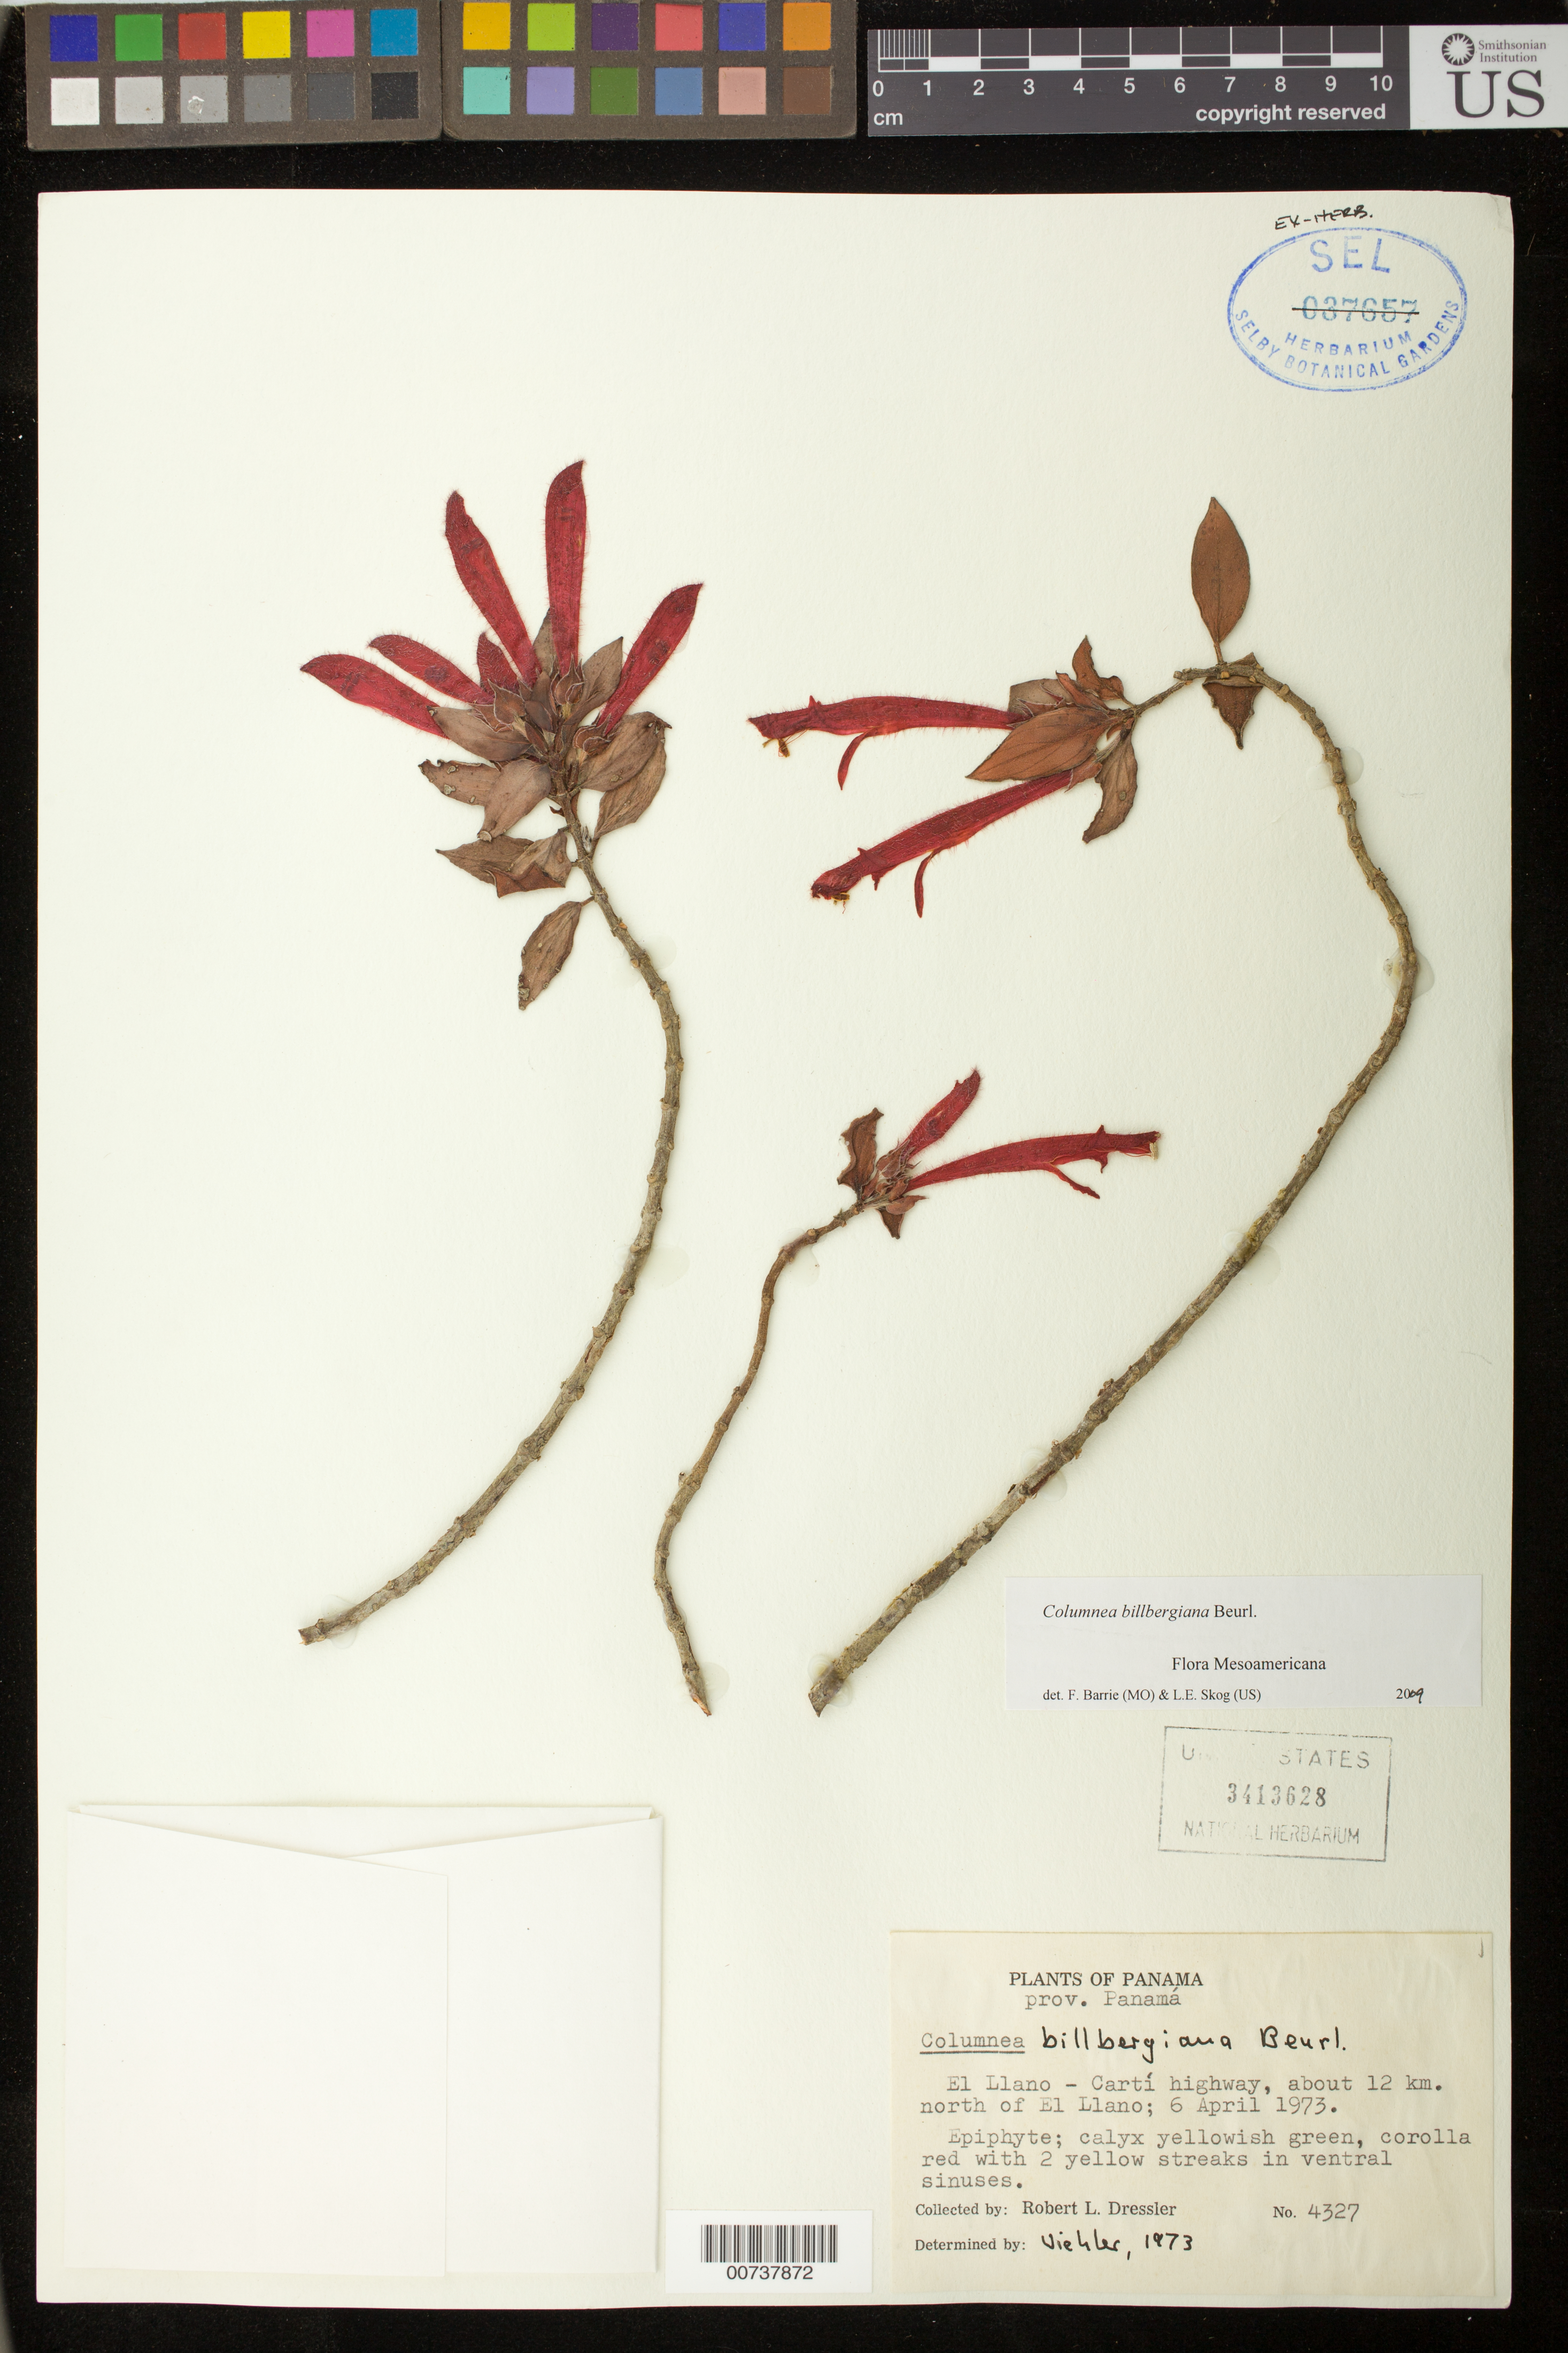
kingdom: Plantae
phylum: Tracheophyta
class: Magnoliopsida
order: Lamiales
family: Gesneriaceae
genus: Columnea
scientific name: Columnea billbergiana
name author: Beurl.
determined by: Wiehler, H. J.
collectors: R. Dressler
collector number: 4327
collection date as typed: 06 Apr 1973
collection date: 1973-04-06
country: Panama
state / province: Panamá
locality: El Llano - Cartí highway, about 12 km N of El Llano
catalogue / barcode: US 3413628